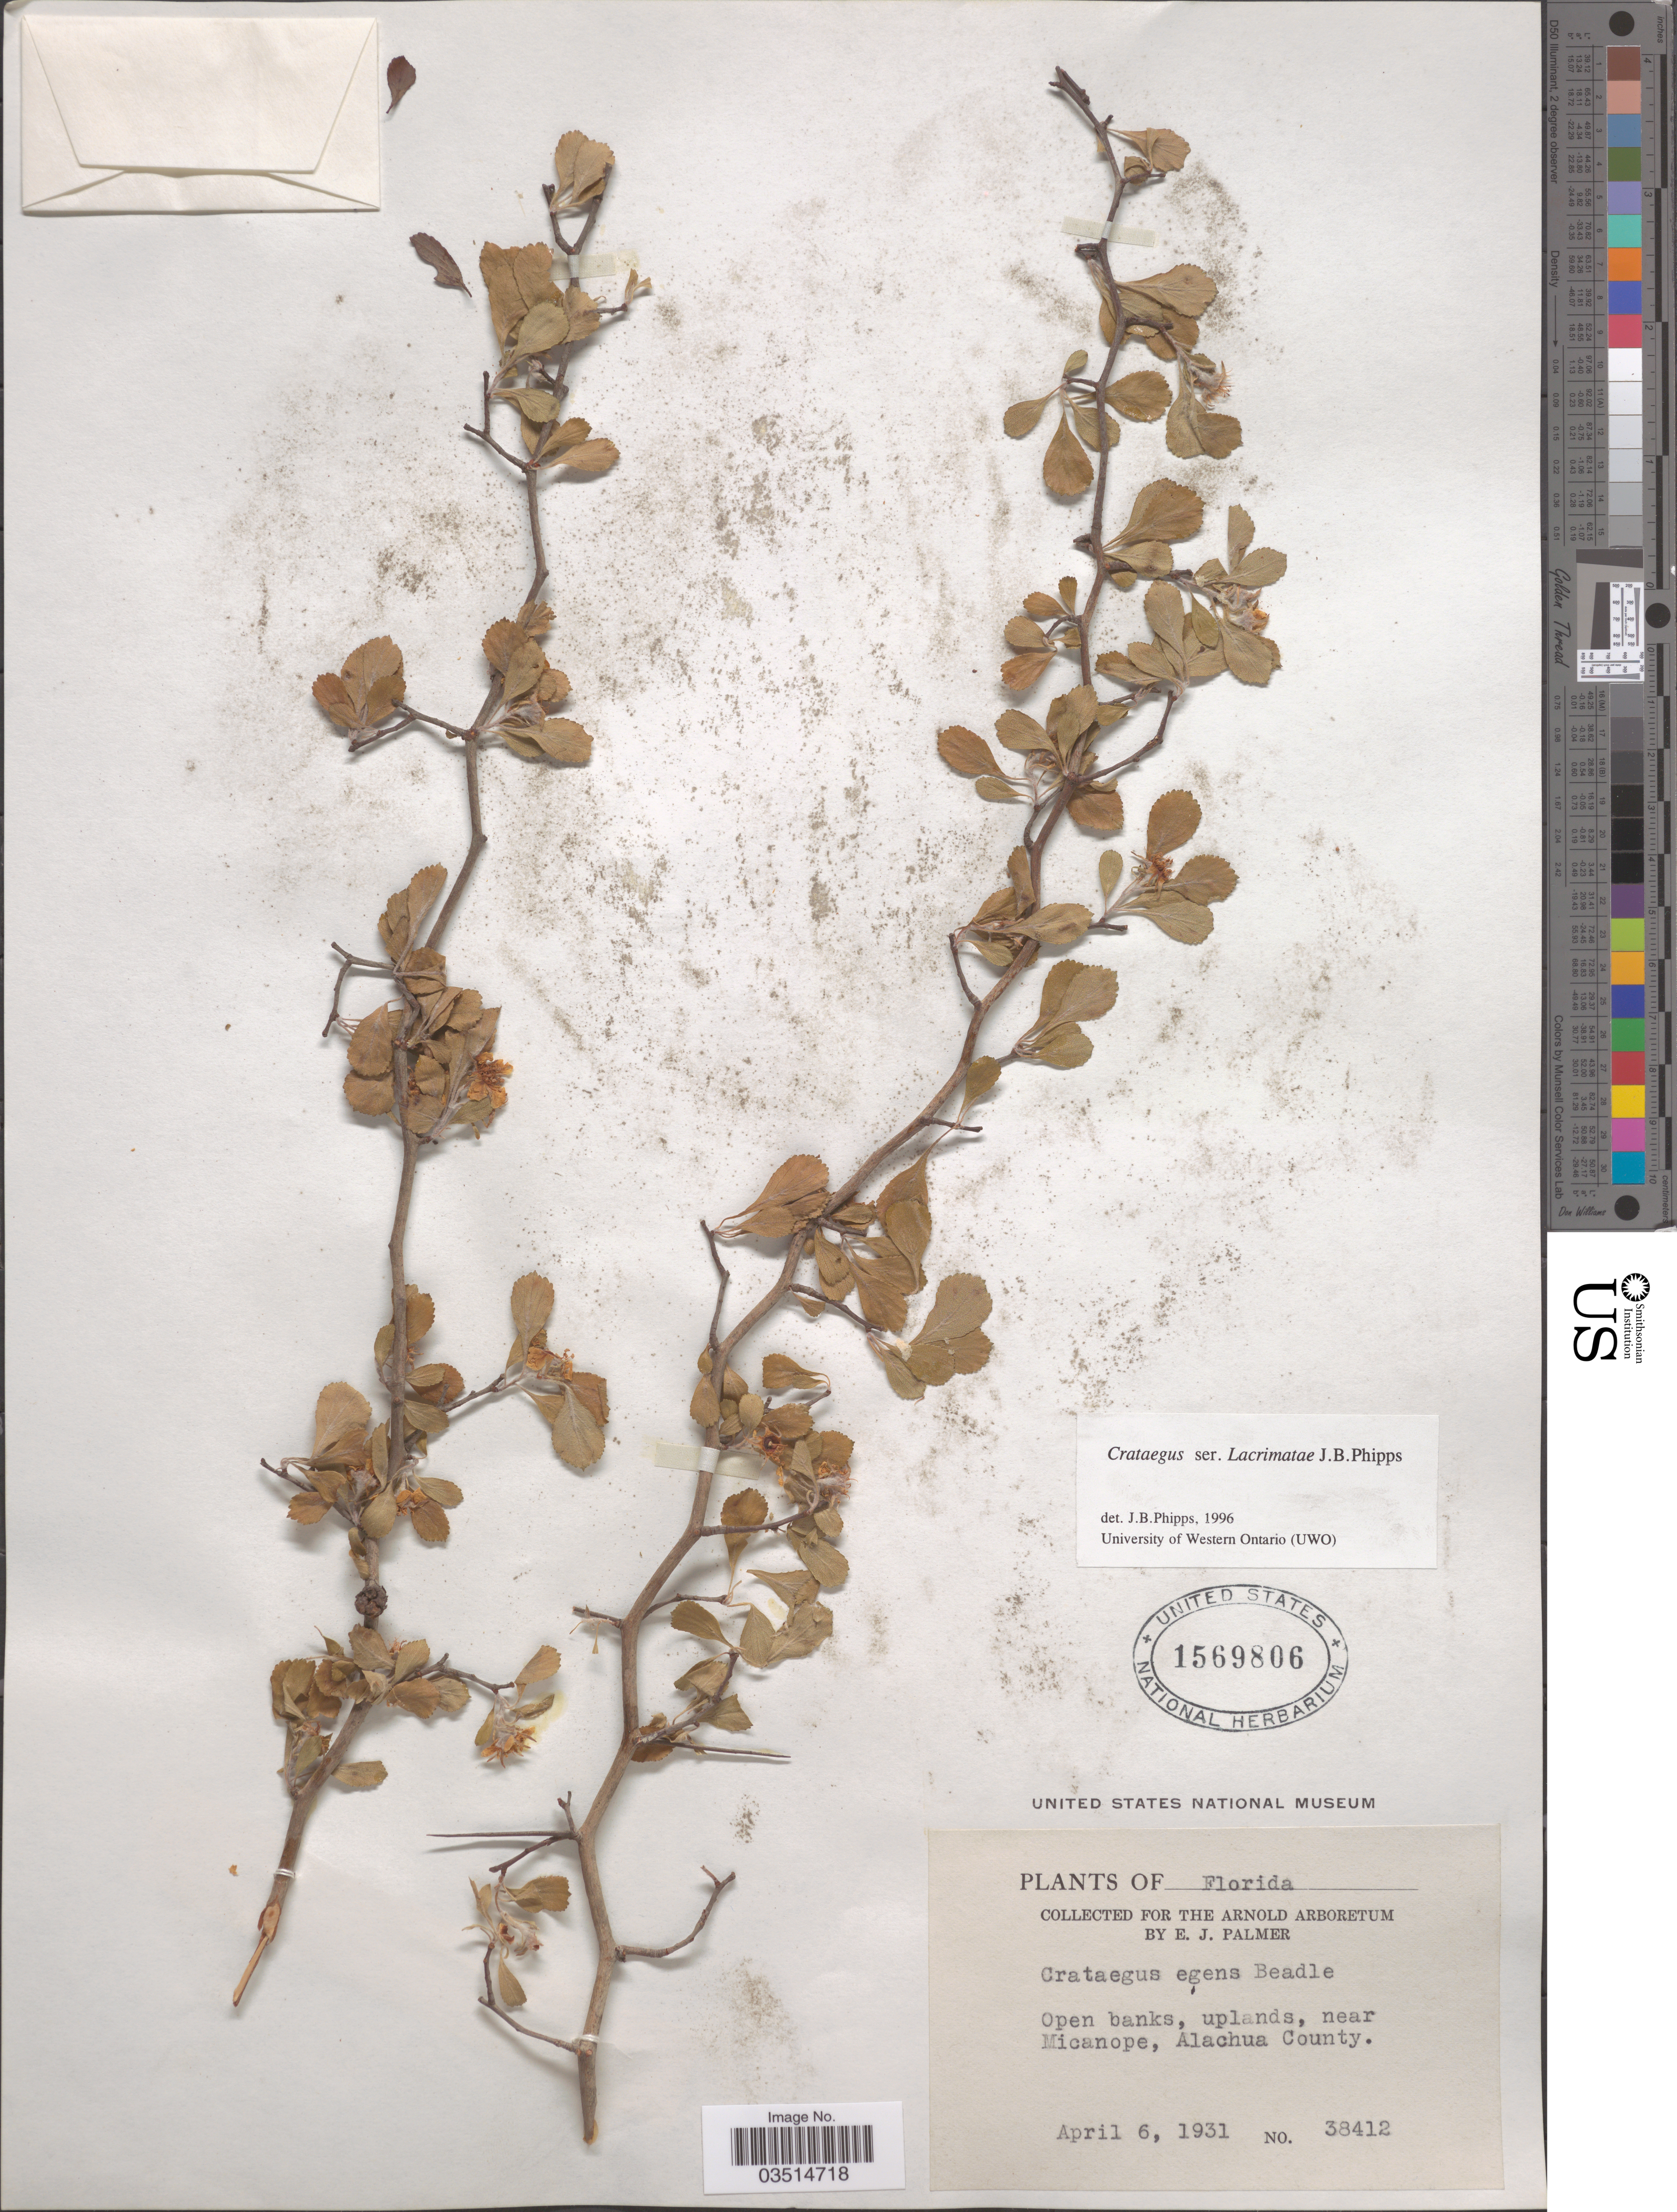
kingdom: Plantae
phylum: Tracheophyta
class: Magnoliopsida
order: Rosales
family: Rosaceae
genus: Crataegus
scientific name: Crataegus egens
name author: Beadle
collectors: E. J. Palmer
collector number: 38412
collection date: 1931-04-06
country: United States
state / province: Florida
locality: Near Micanope, Alachua County.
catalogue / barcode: US 1569806